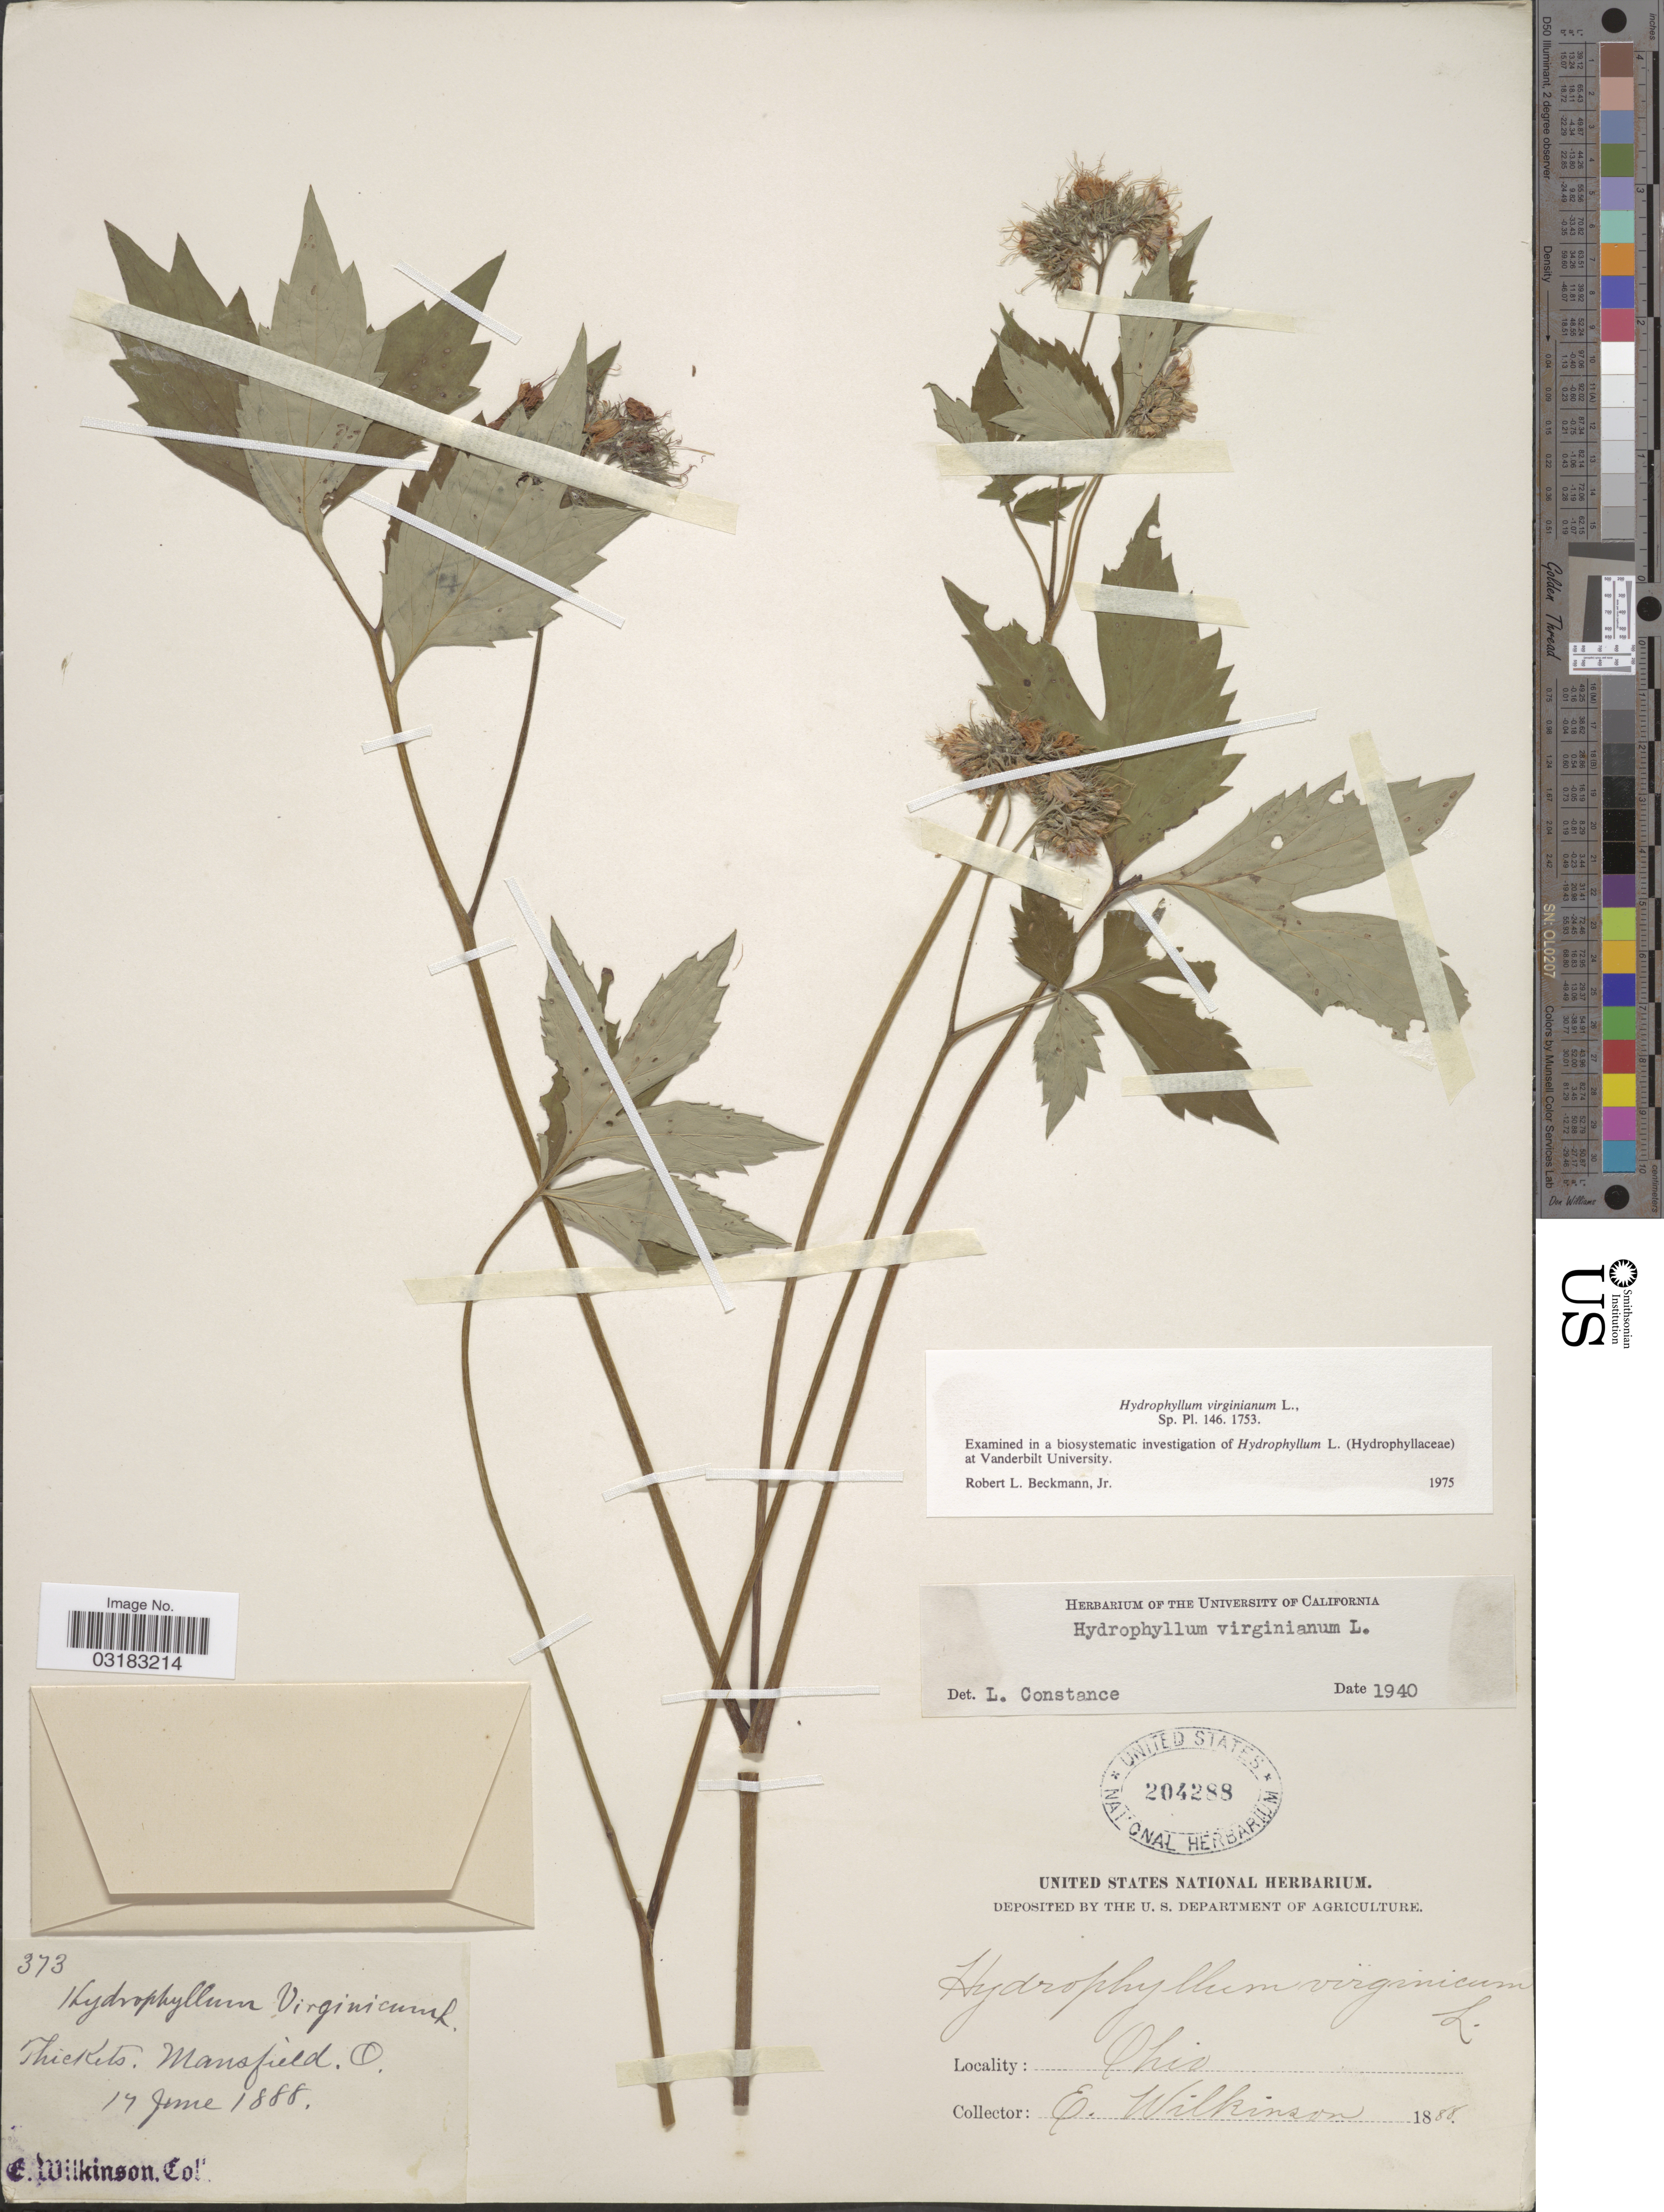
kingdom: Plantae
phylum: Tracheophyta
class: Magnoliopsida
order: Boraginales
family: Hydrophyllaceae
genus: Hydrophyllum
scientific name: Hydrophyllum virginianum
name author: L.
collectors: E. Wilkinson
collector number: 373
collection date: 1888-06-17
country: United States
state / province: Ohio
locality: Mansfield.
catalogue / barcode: US 204288